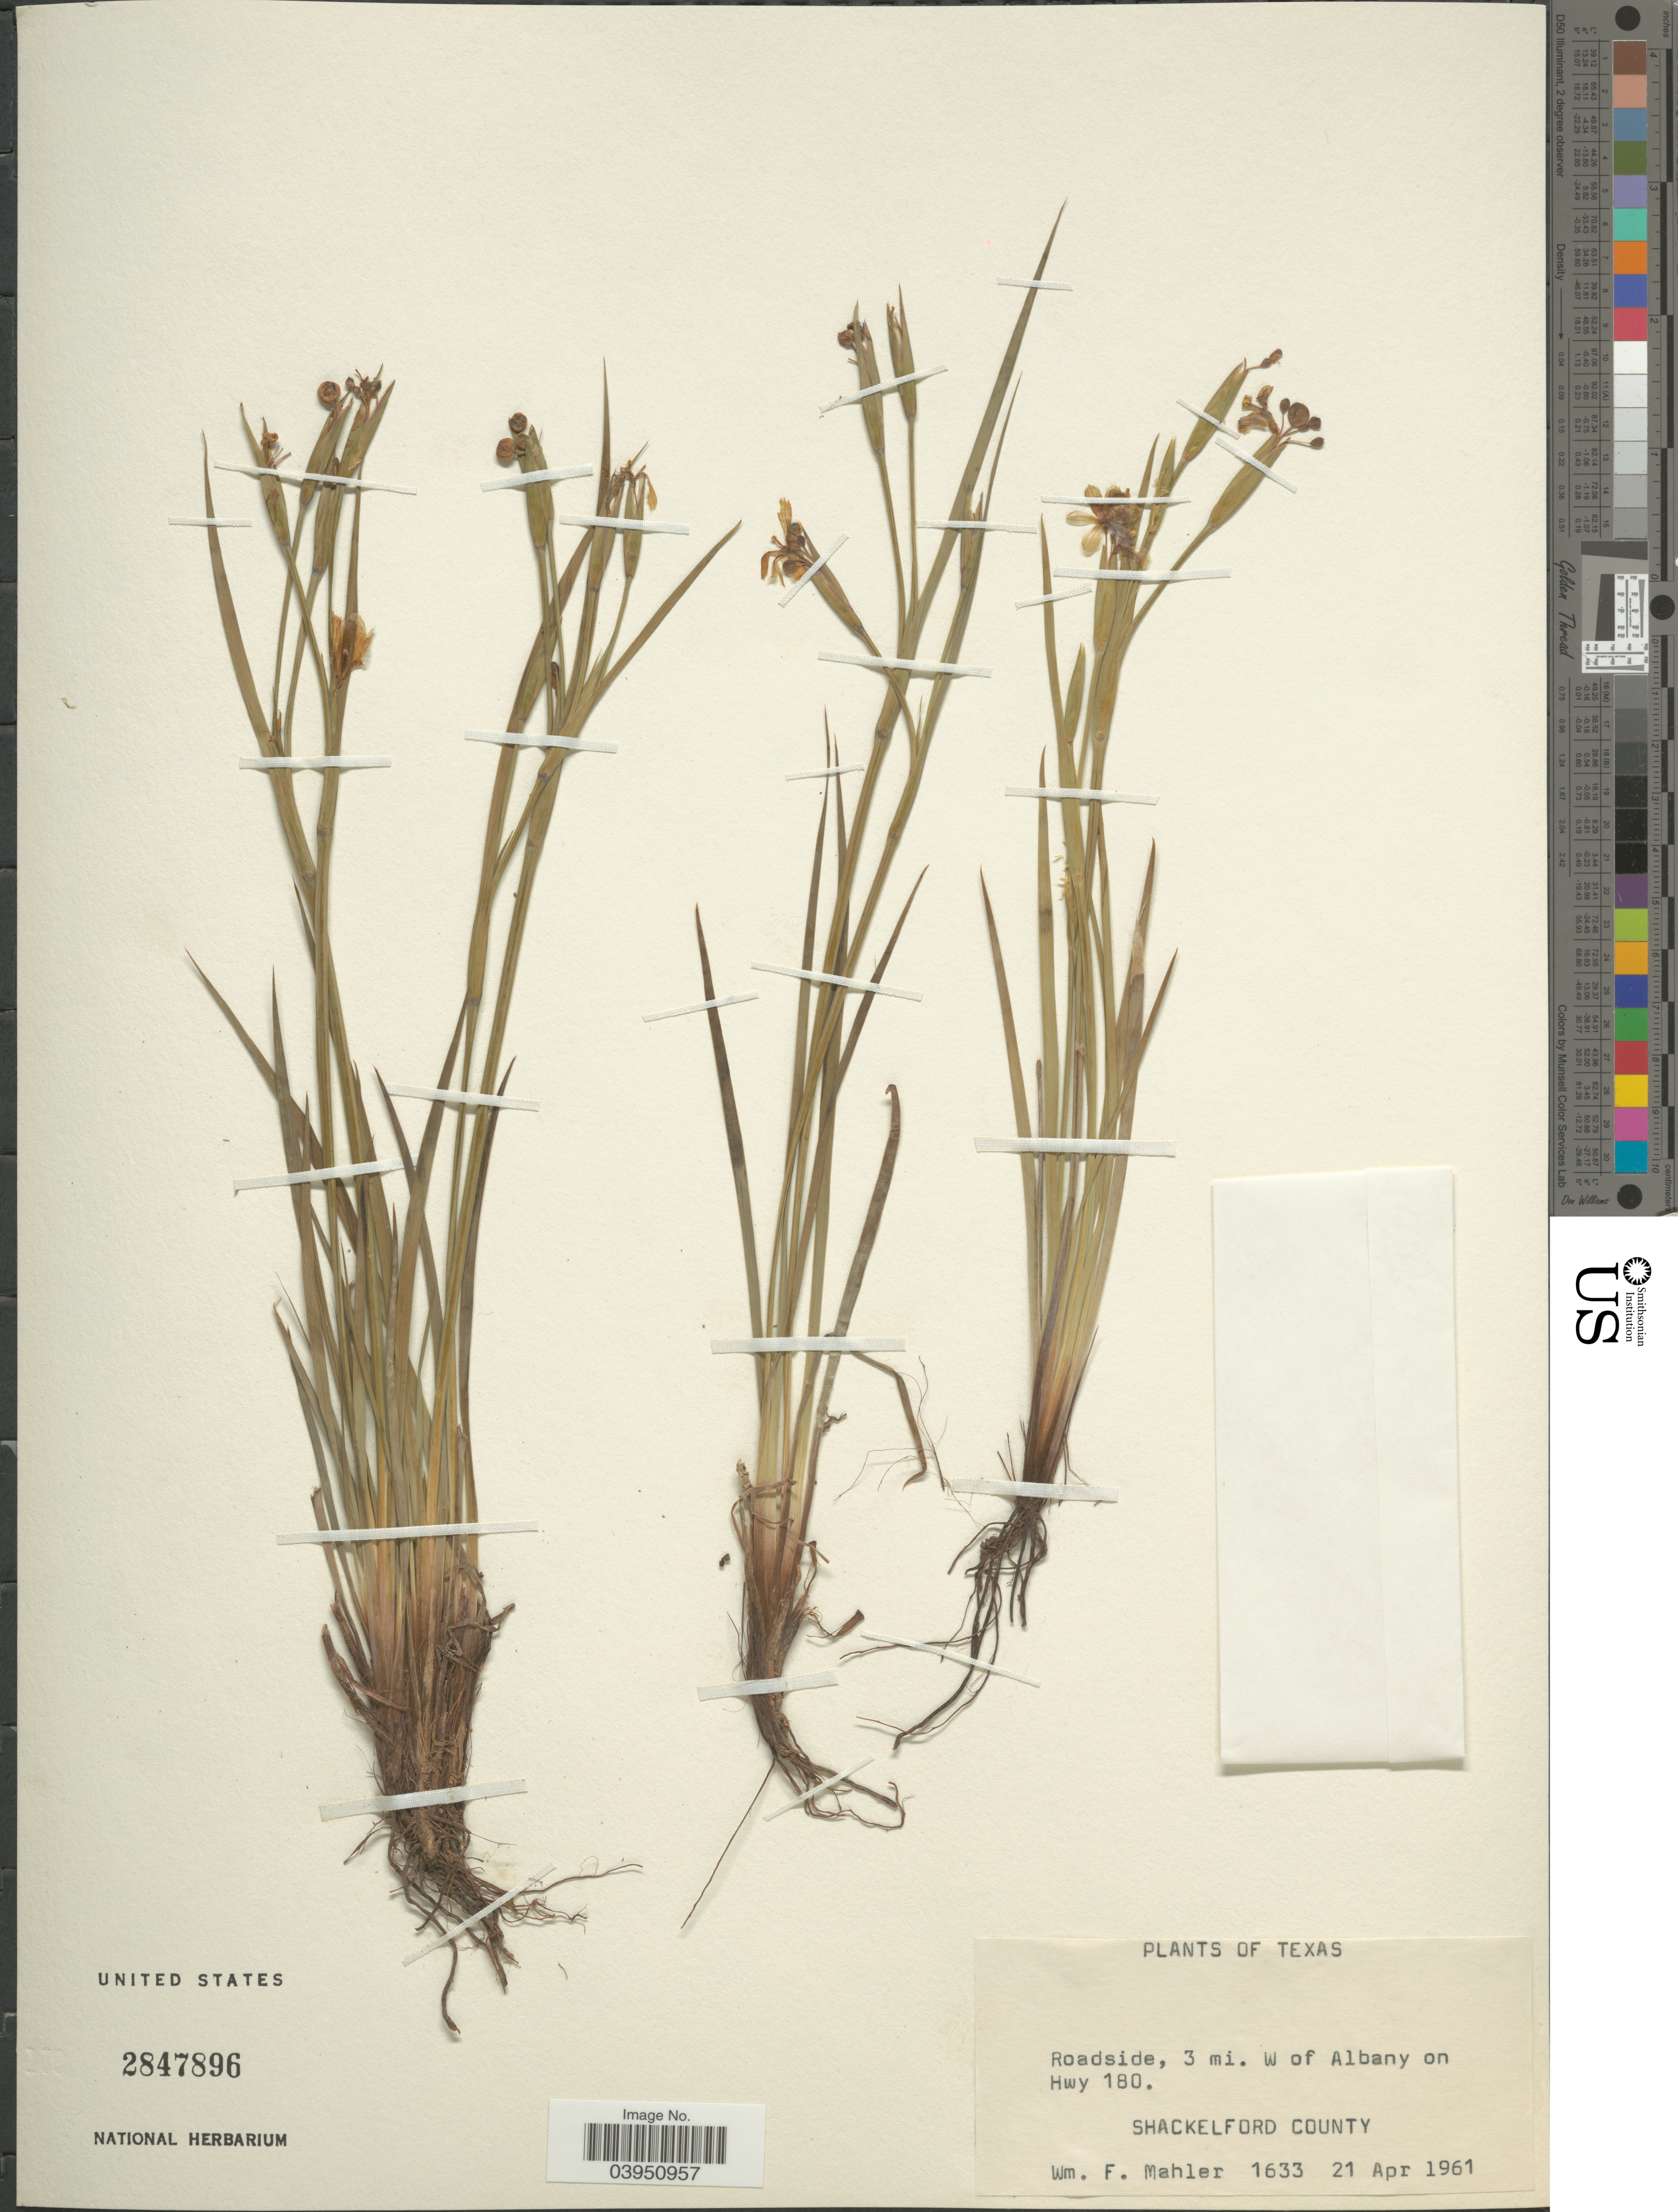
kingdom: Plantae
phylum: Tracheophyta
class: Liliopsida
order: Asparagales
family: Iridaceae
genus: Sisyrinchium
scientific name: Sisyrinchium ensigerum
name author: E.P. Bicknell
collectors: W. F. Mahler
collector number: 1633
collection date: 1961-04-21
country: United States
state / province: Texas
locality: Roadside, 3 mi. W of Albany on Hwy 180. Shackelford County.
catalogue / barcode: US 2847896